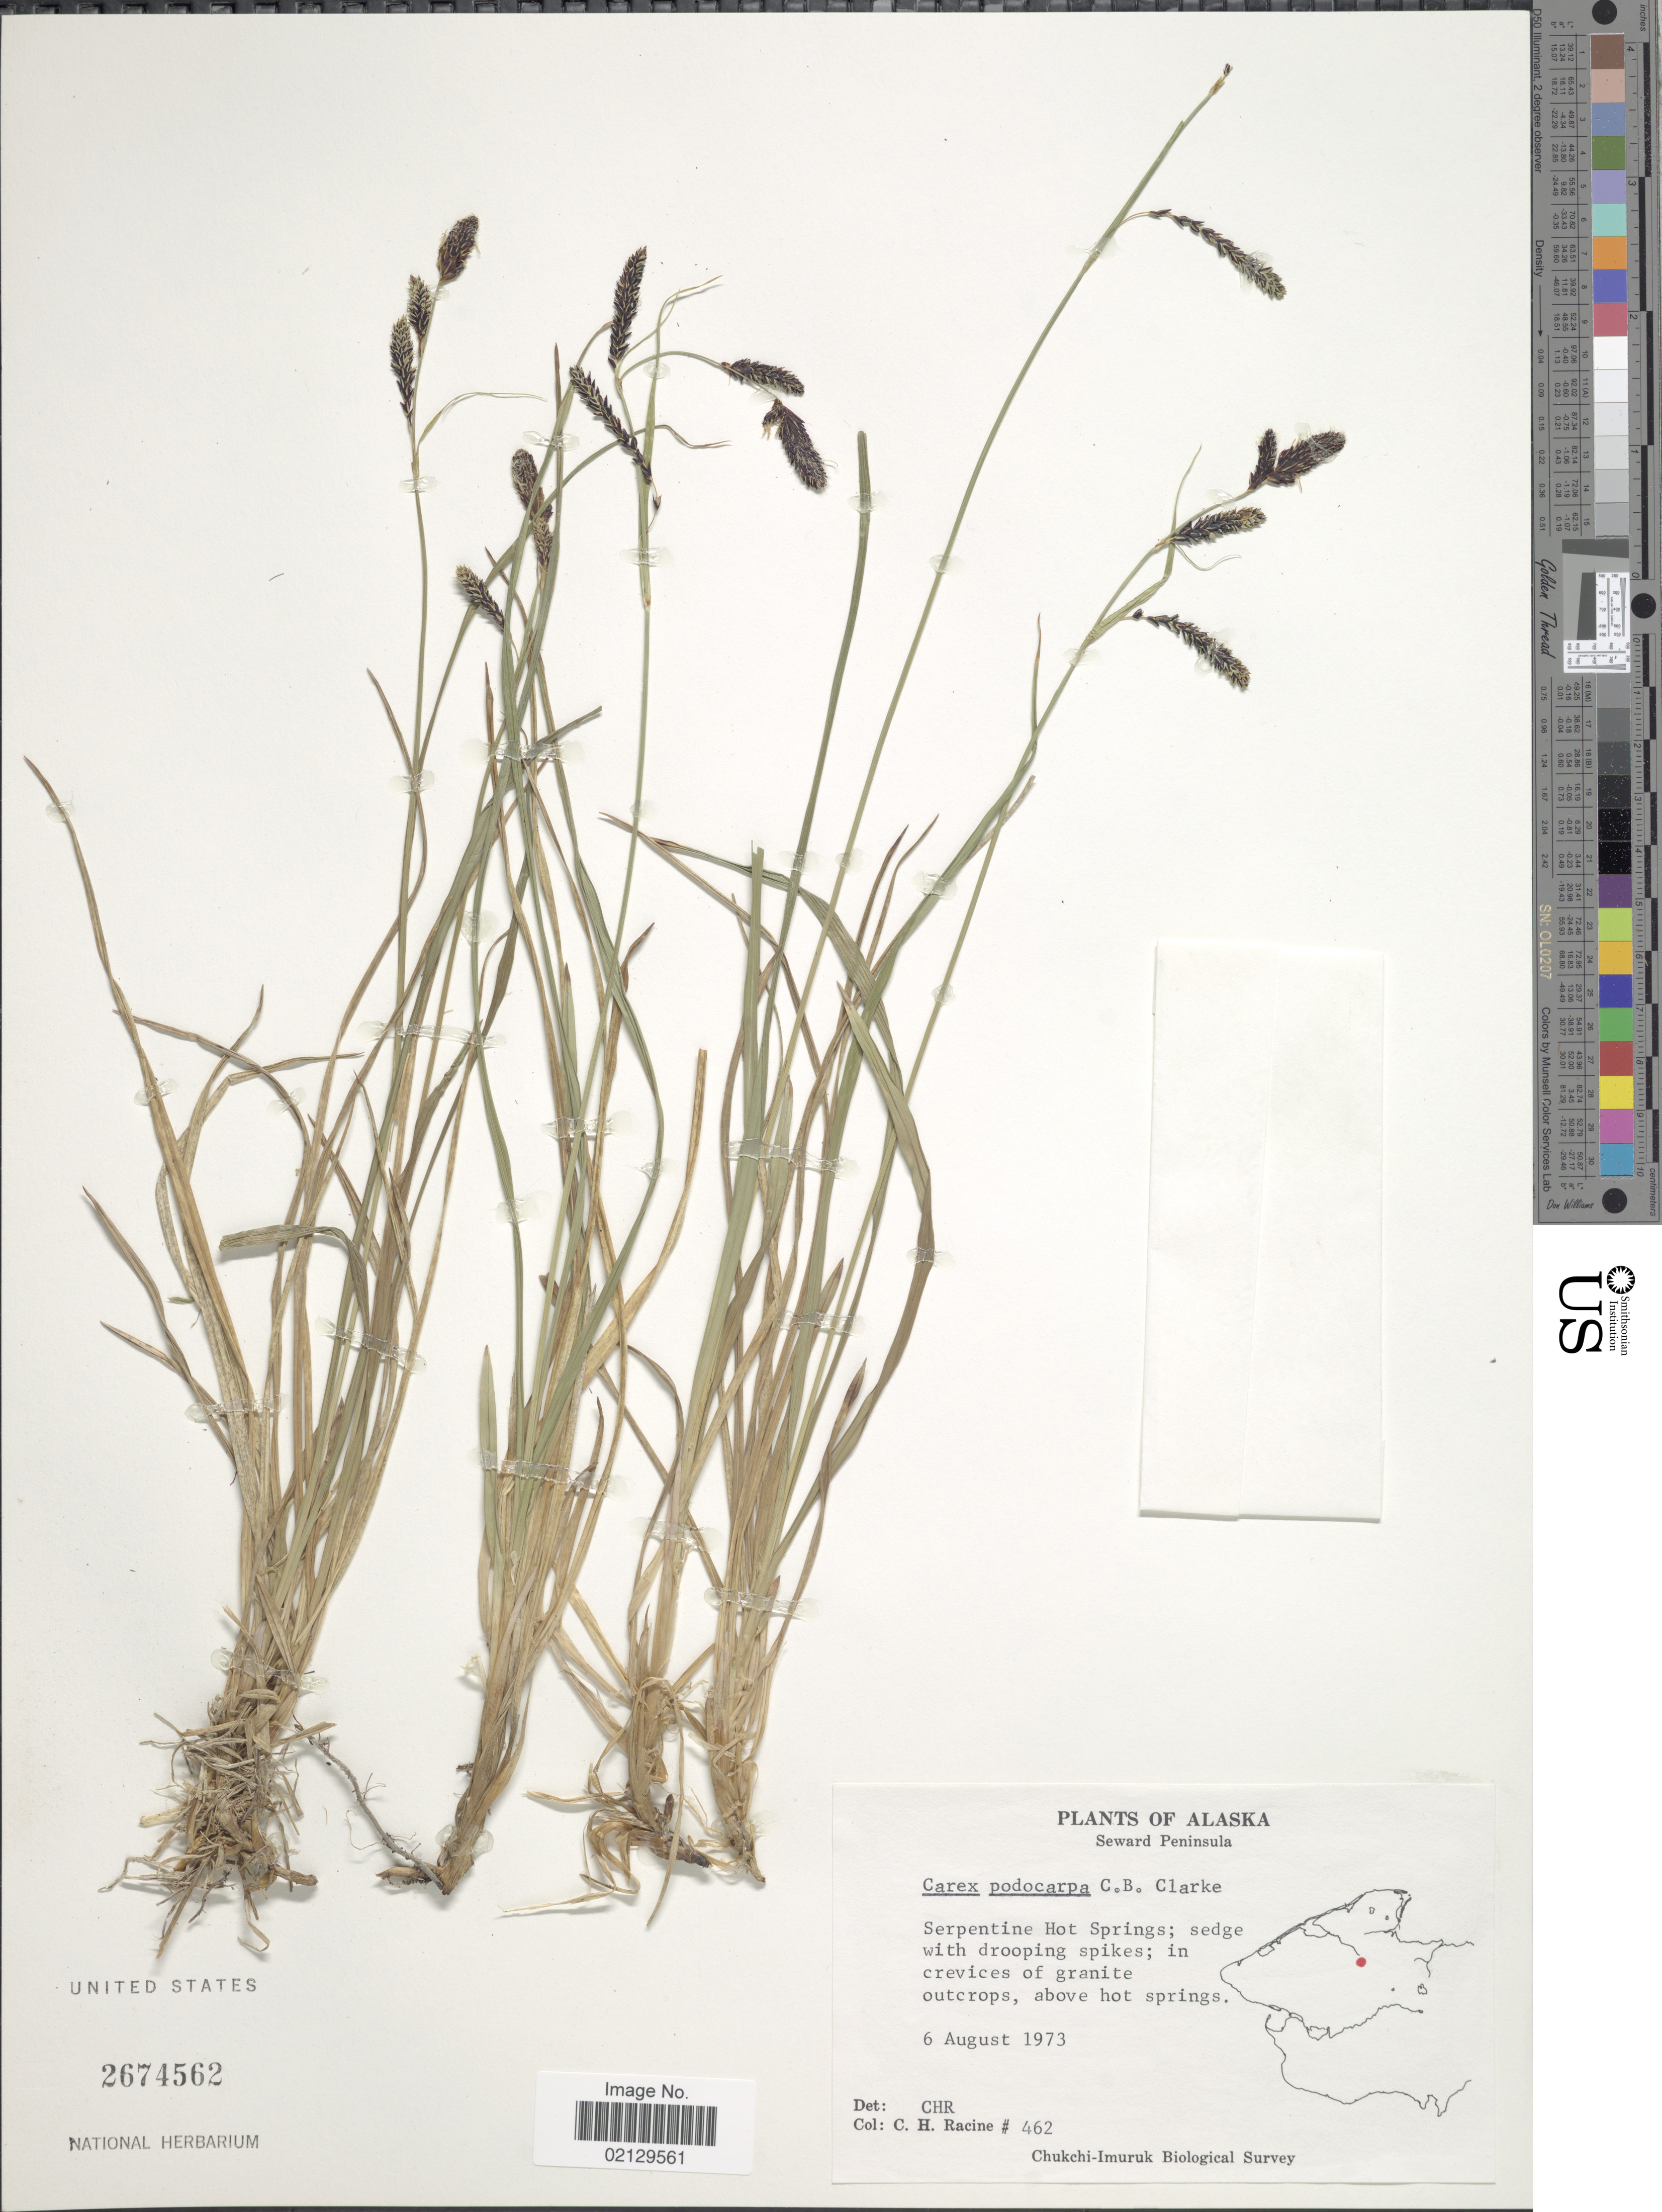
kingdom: Plantae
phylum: Tracheophyta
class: Liliopsida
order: Poales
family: Cyperaceae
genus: Carex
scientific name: Carex podocarpa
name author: R. Br.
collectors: C. Racine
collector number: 462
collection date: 1973-08-06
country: United States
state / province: Alaska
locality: Seward Peninsula, Serpentine Hot Springs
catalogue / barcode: US 2674562